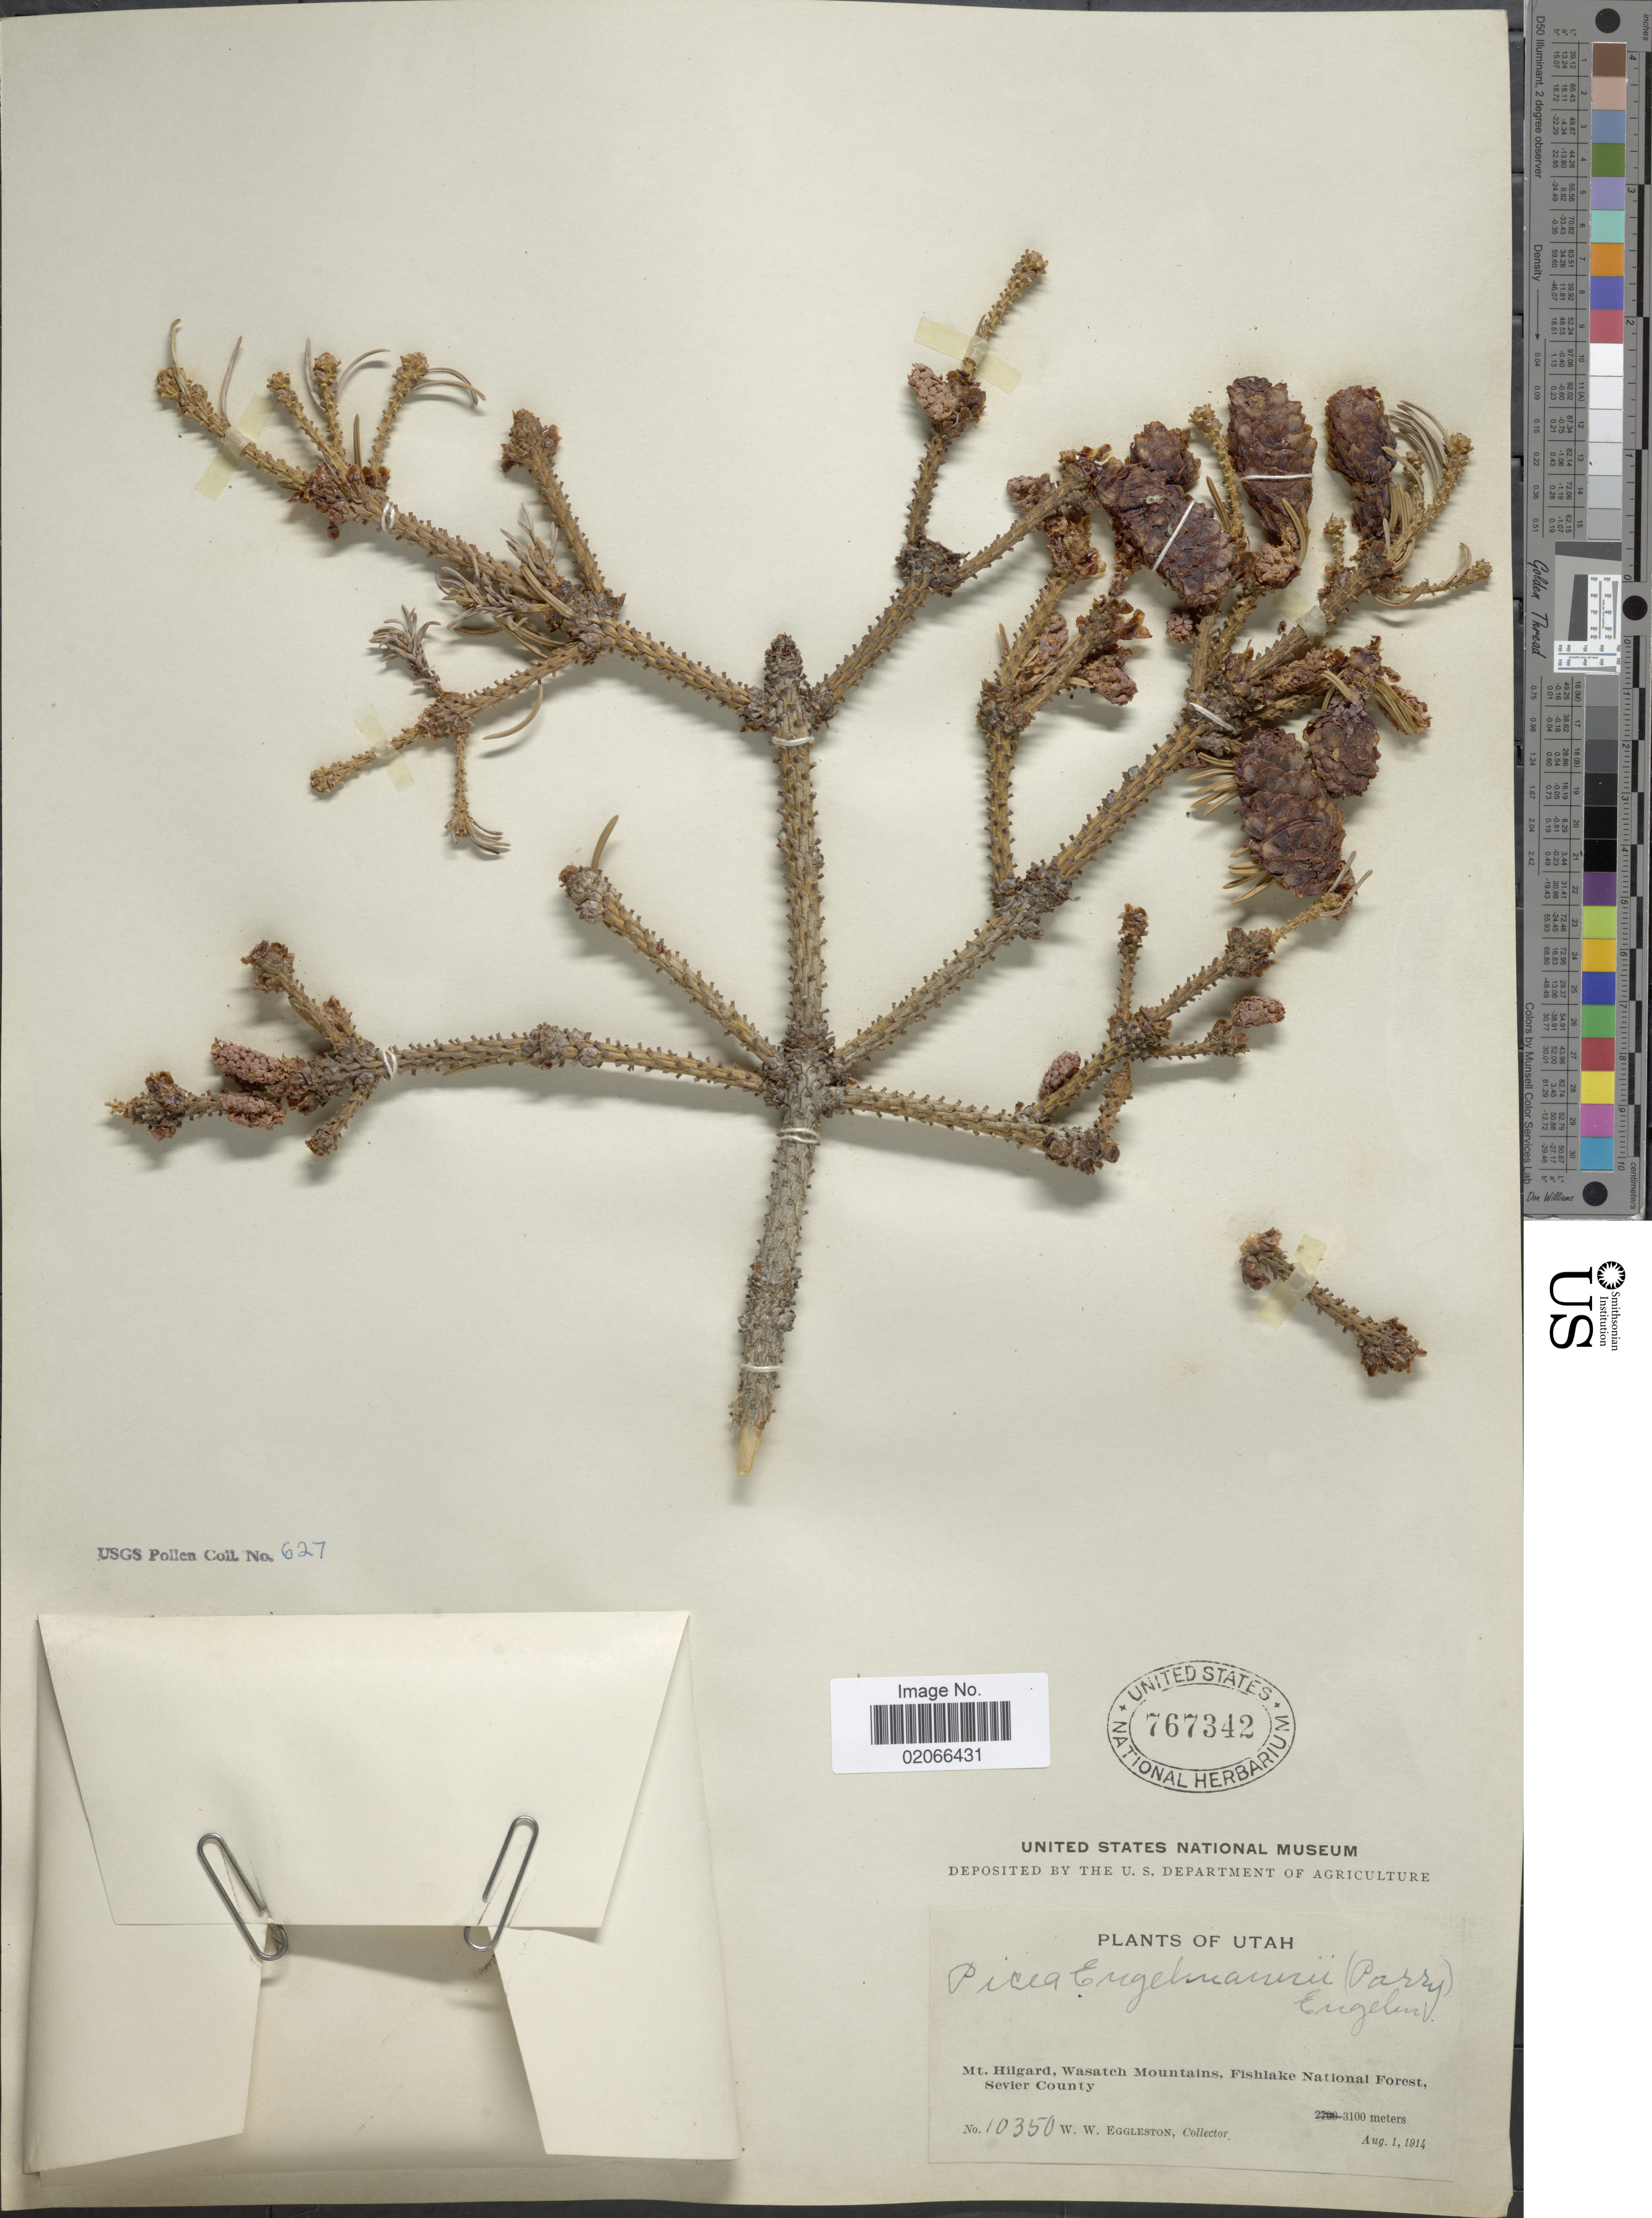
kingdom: Plantae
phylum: Tracheophyta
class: Pinopsida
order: Pinales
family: Pinaceae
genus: Picea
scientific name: Picea engelmannii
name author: Parry ex Engelm.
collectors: W. W. Eggleston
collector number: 10350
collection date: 1914-08-01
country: United States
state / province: Utah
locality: Mt. Hilgard, Wasatch Mountains, Fishlake National Forest, Sevier County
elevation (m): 3100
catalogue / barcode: US 767342